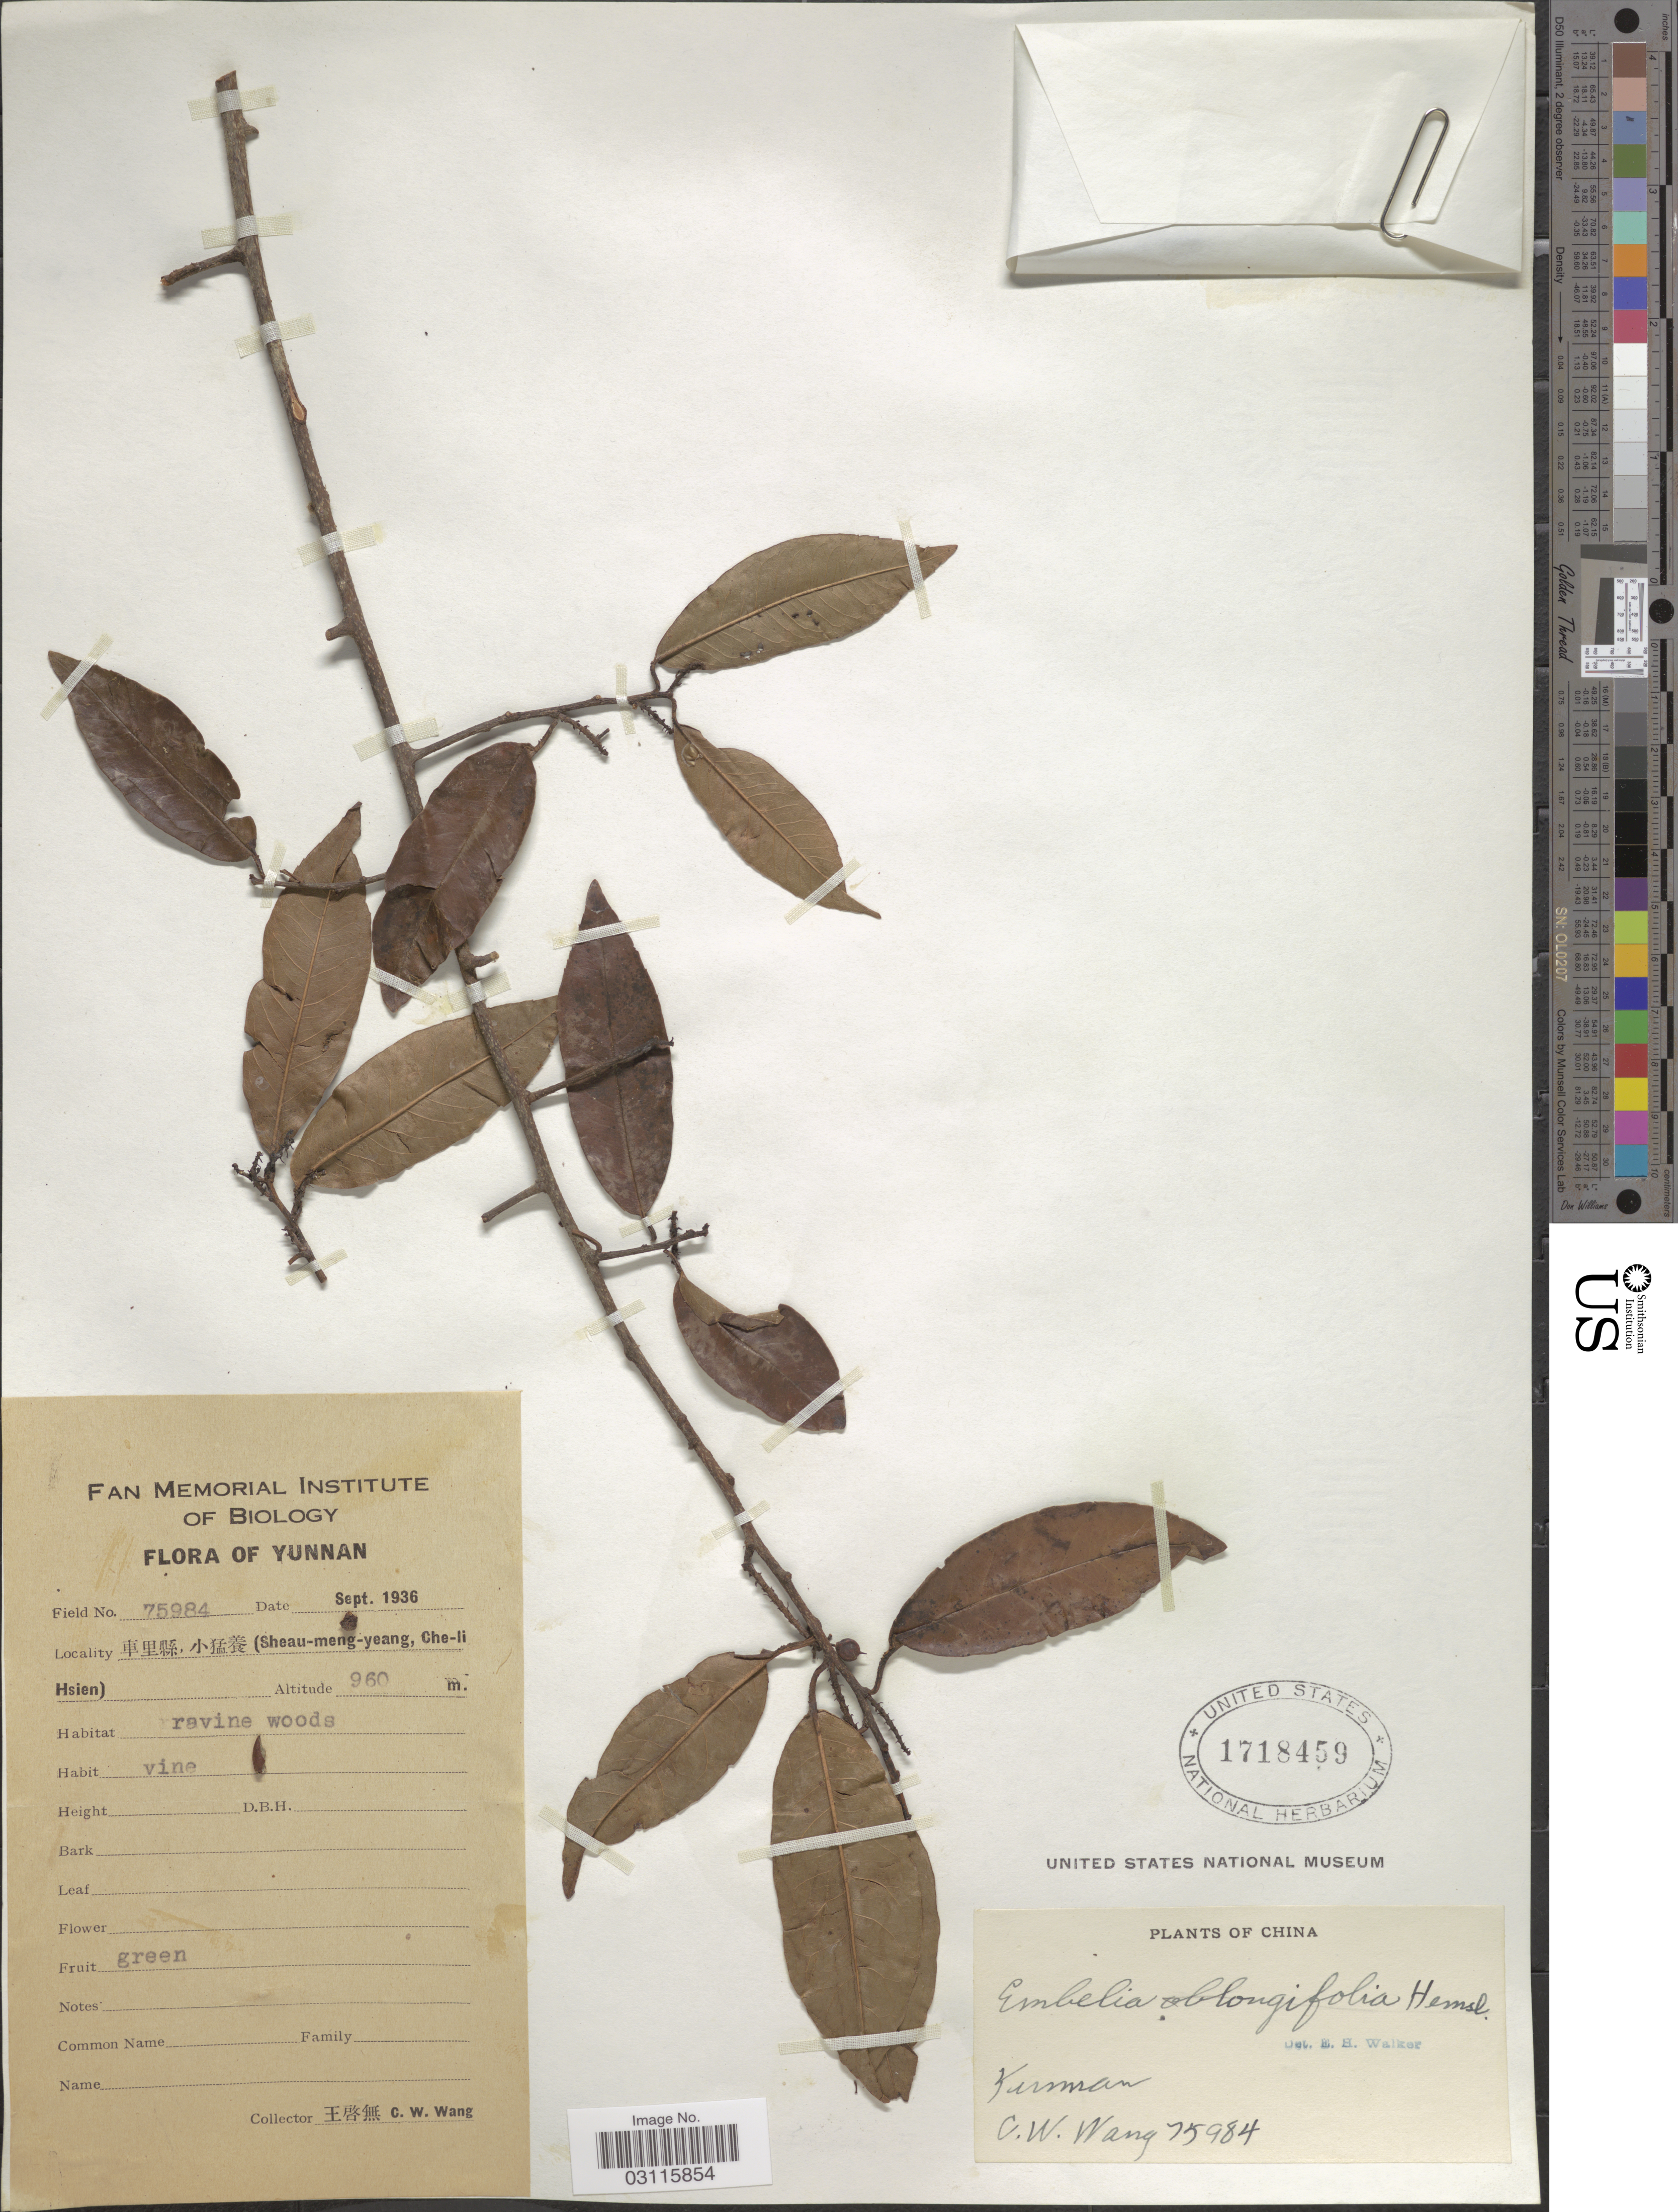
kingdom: Plantae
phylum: Tracheophyta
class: Magnoliopsida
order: Ericales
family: Primulaceae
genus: Embelia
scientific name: Embelia oblongifolia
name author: Hemsl.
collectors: C. W. Wang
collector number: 75984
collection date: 1936-09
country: China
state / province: Yunnan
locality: (Sheau-meng-yeang, Che-li Hsien).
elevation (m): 960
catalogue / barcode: US 1718459